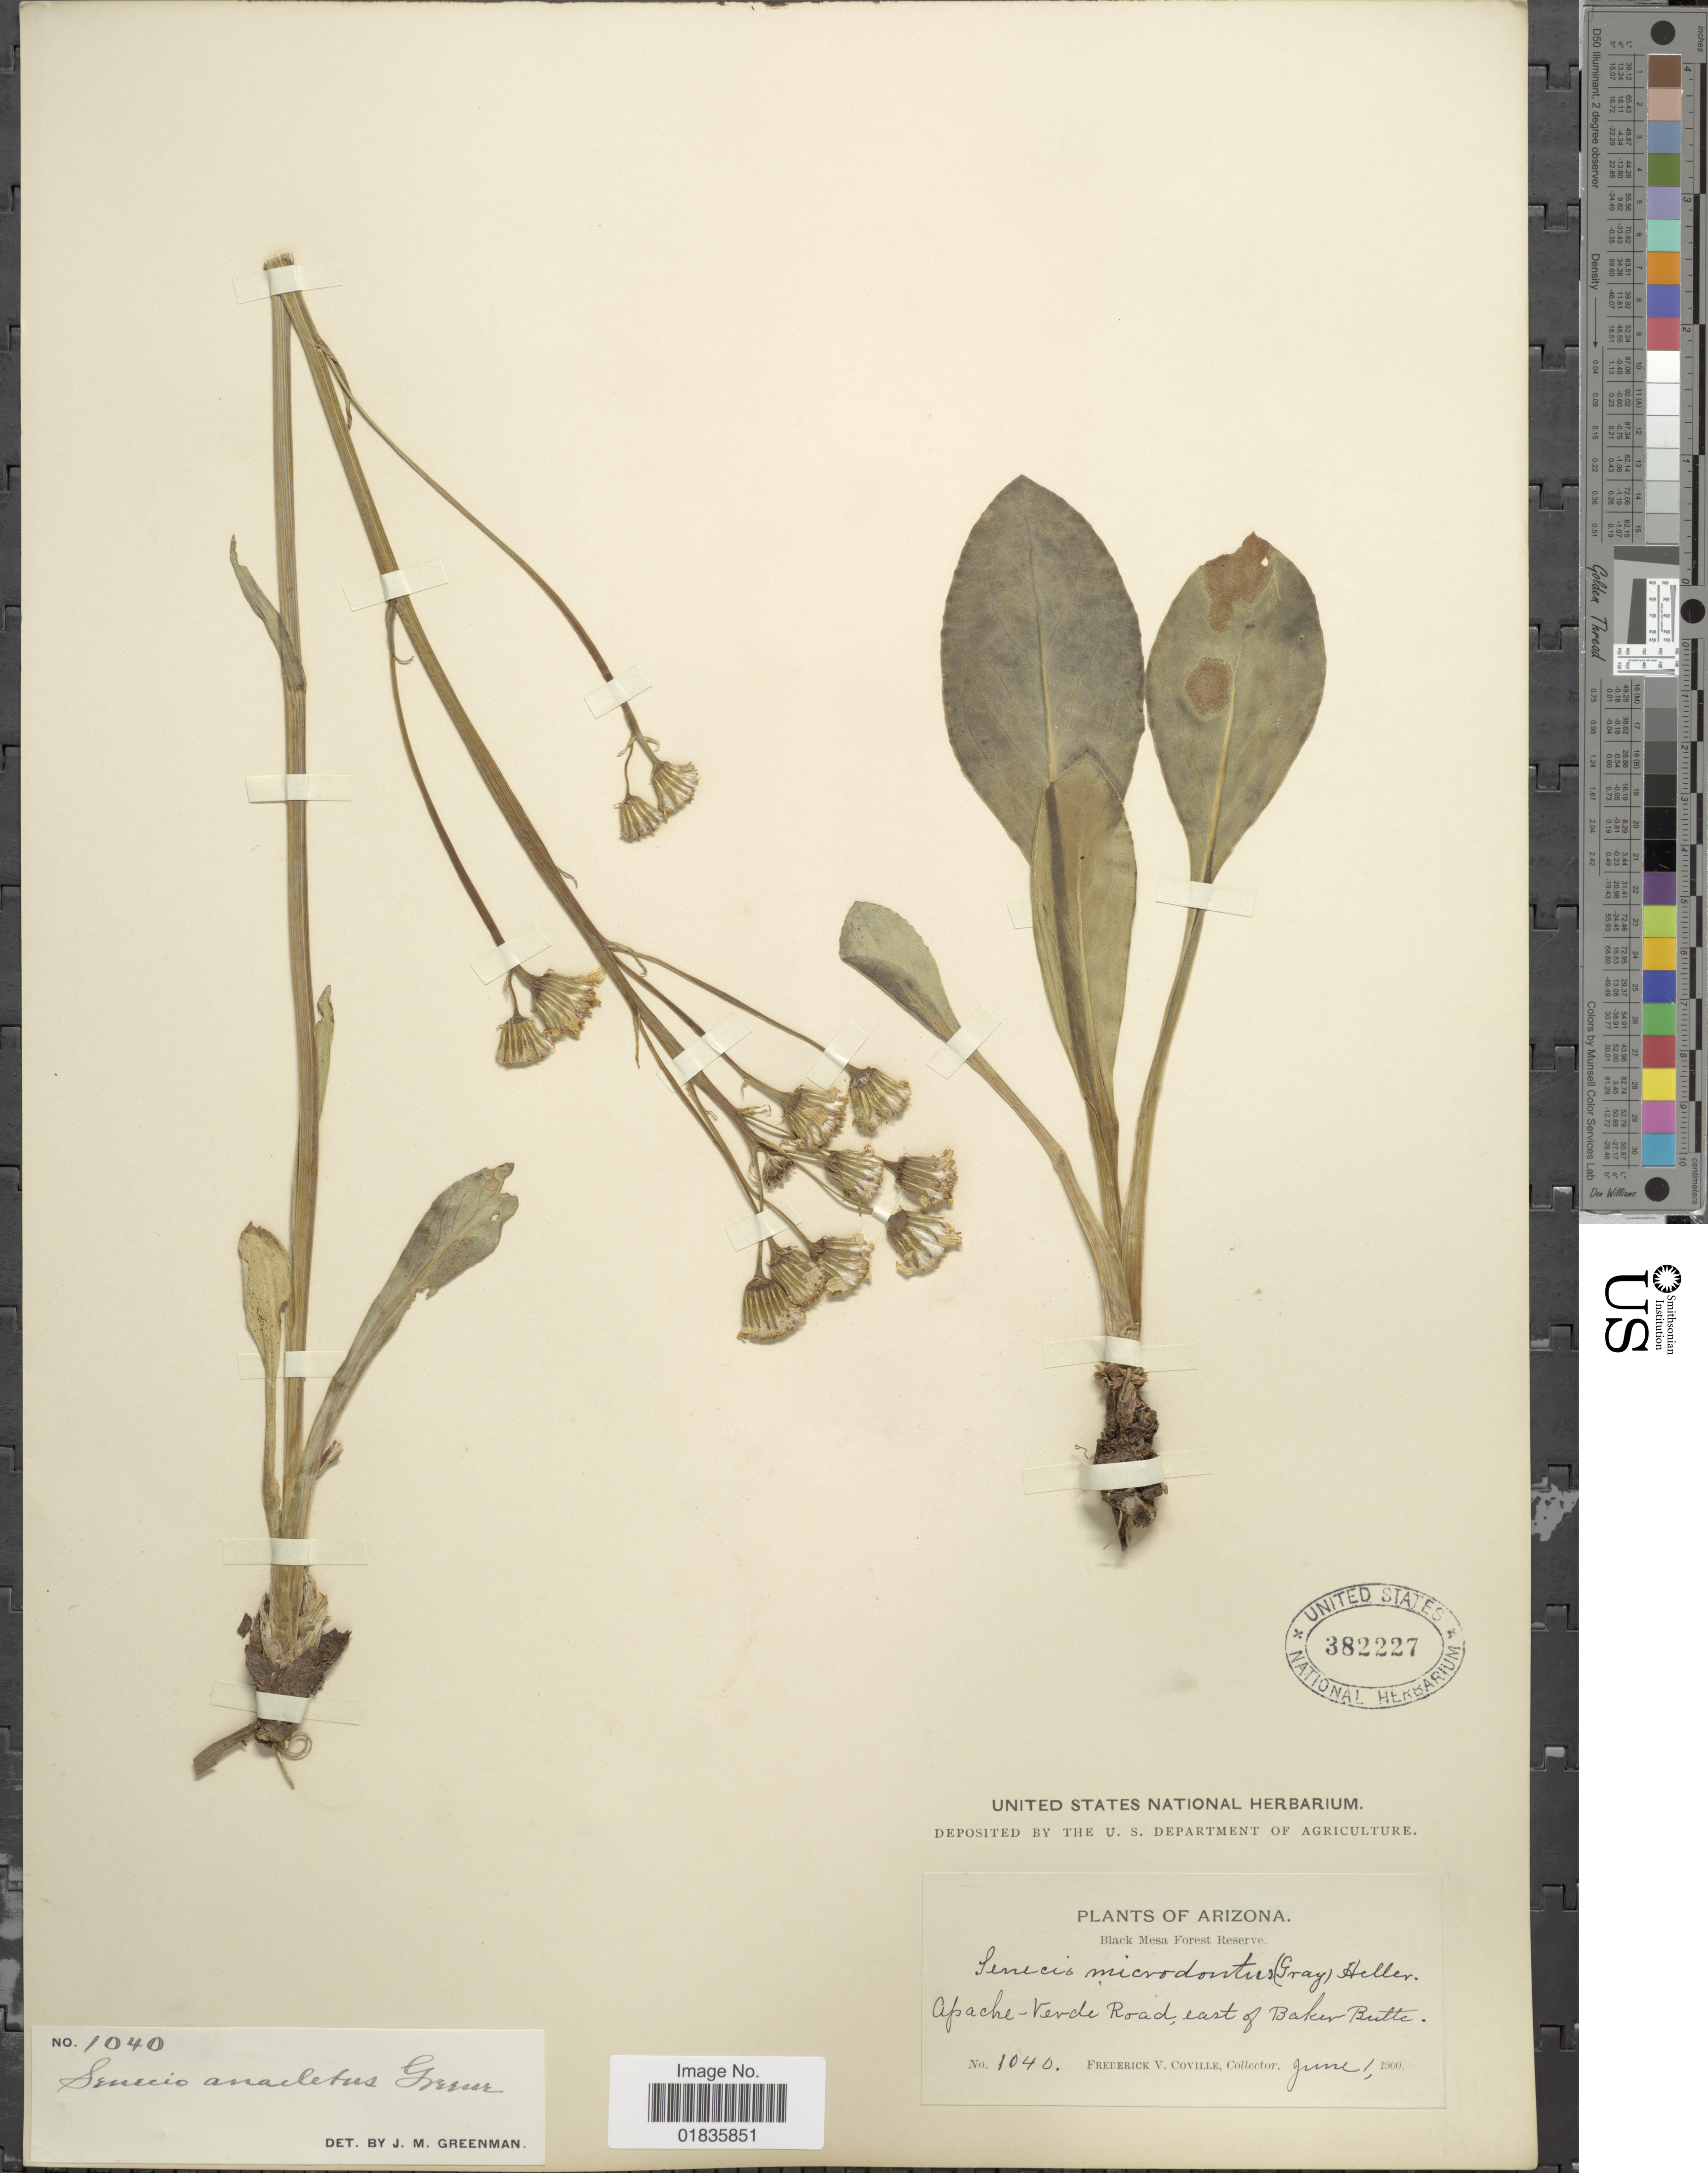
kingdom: Plantae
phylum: Tracheophyta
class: Magnoliopsida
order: Asterales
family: Asteraceae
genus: Senecio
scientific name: Senecio wootonii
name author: Greene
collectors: F. V. Coville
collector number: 1040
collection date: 1900-06-01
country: United States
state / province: Arizona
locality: Black Mesa Forest Reserve, Apache-Verde Road, east of Baker Butte.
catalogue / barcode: US 382227